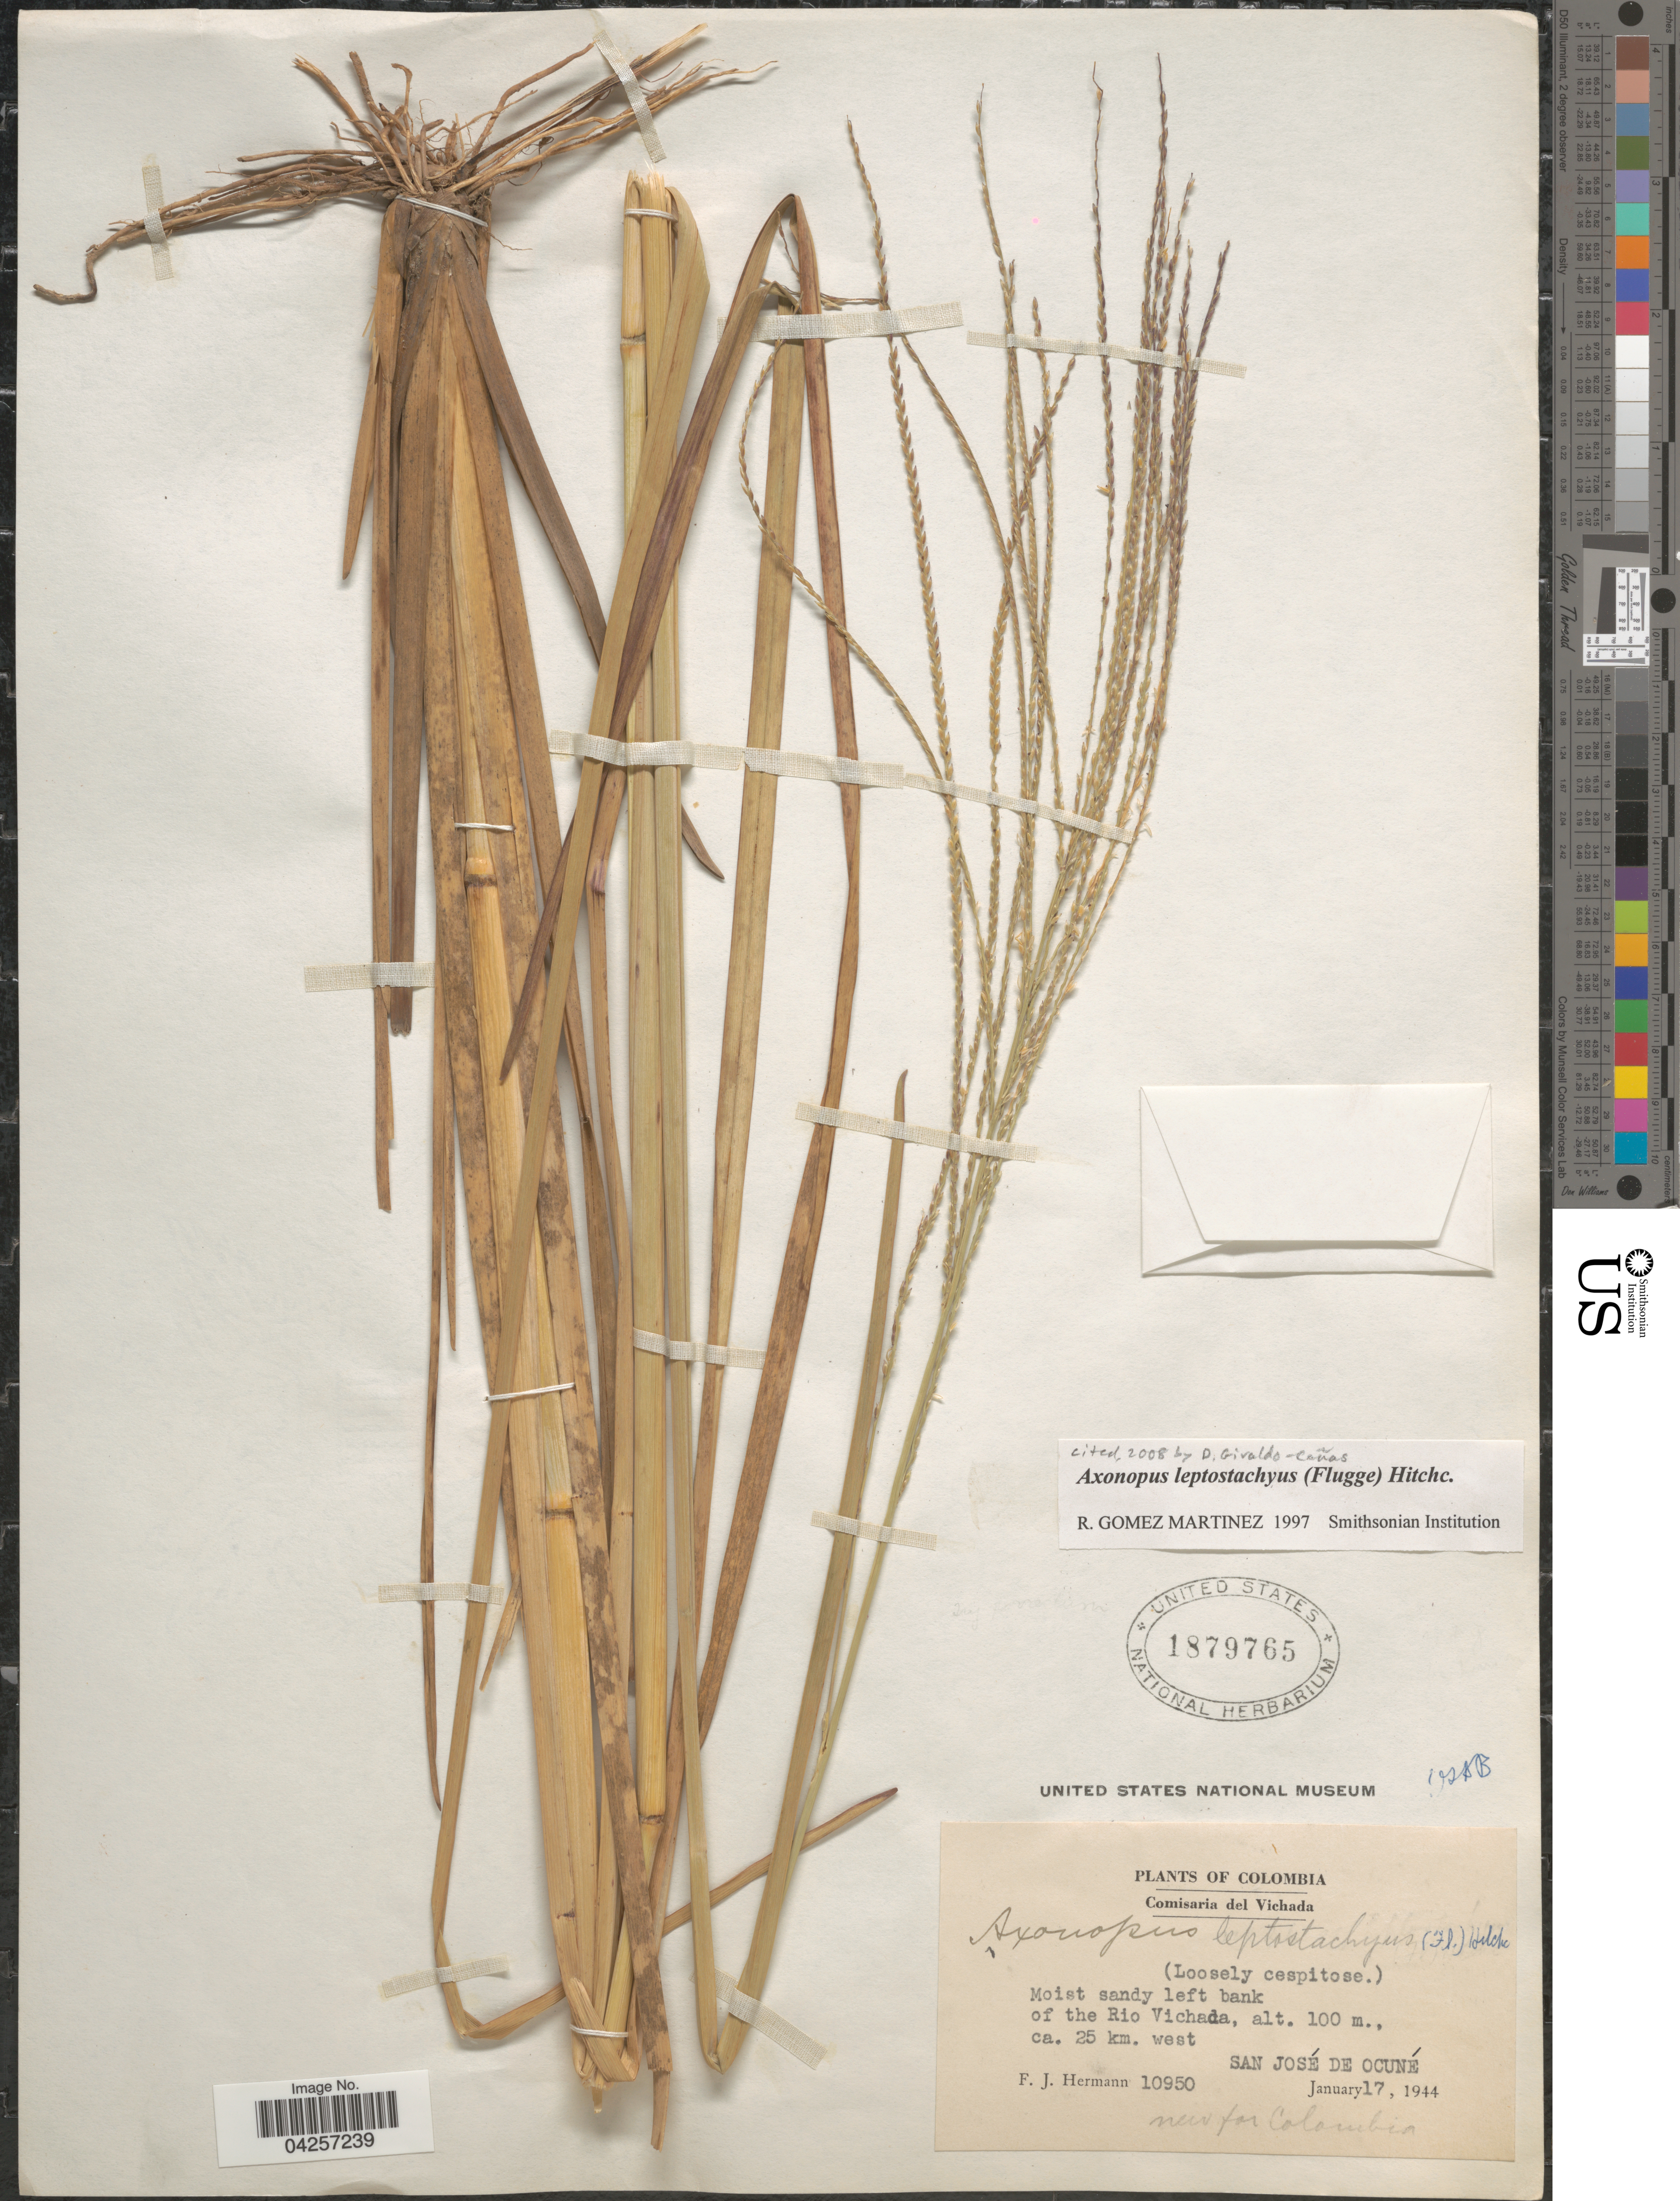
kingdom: Plantae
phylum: Tracheophyta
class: Liliopsida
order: Poales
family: Poaceae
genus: Axonopus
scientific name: Axonopus leptostachyus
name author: (Flüggé) Hitchc.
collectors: F. J. Hermann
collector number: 10950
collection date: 1944-01-17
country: Colombia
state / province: Vichada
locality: Comisaria del Vichada. Moist sandy left bank of the Rio Vichada, ca. 25 km. west. San José de Ocuné.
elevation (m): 100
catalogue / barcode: US 1879765